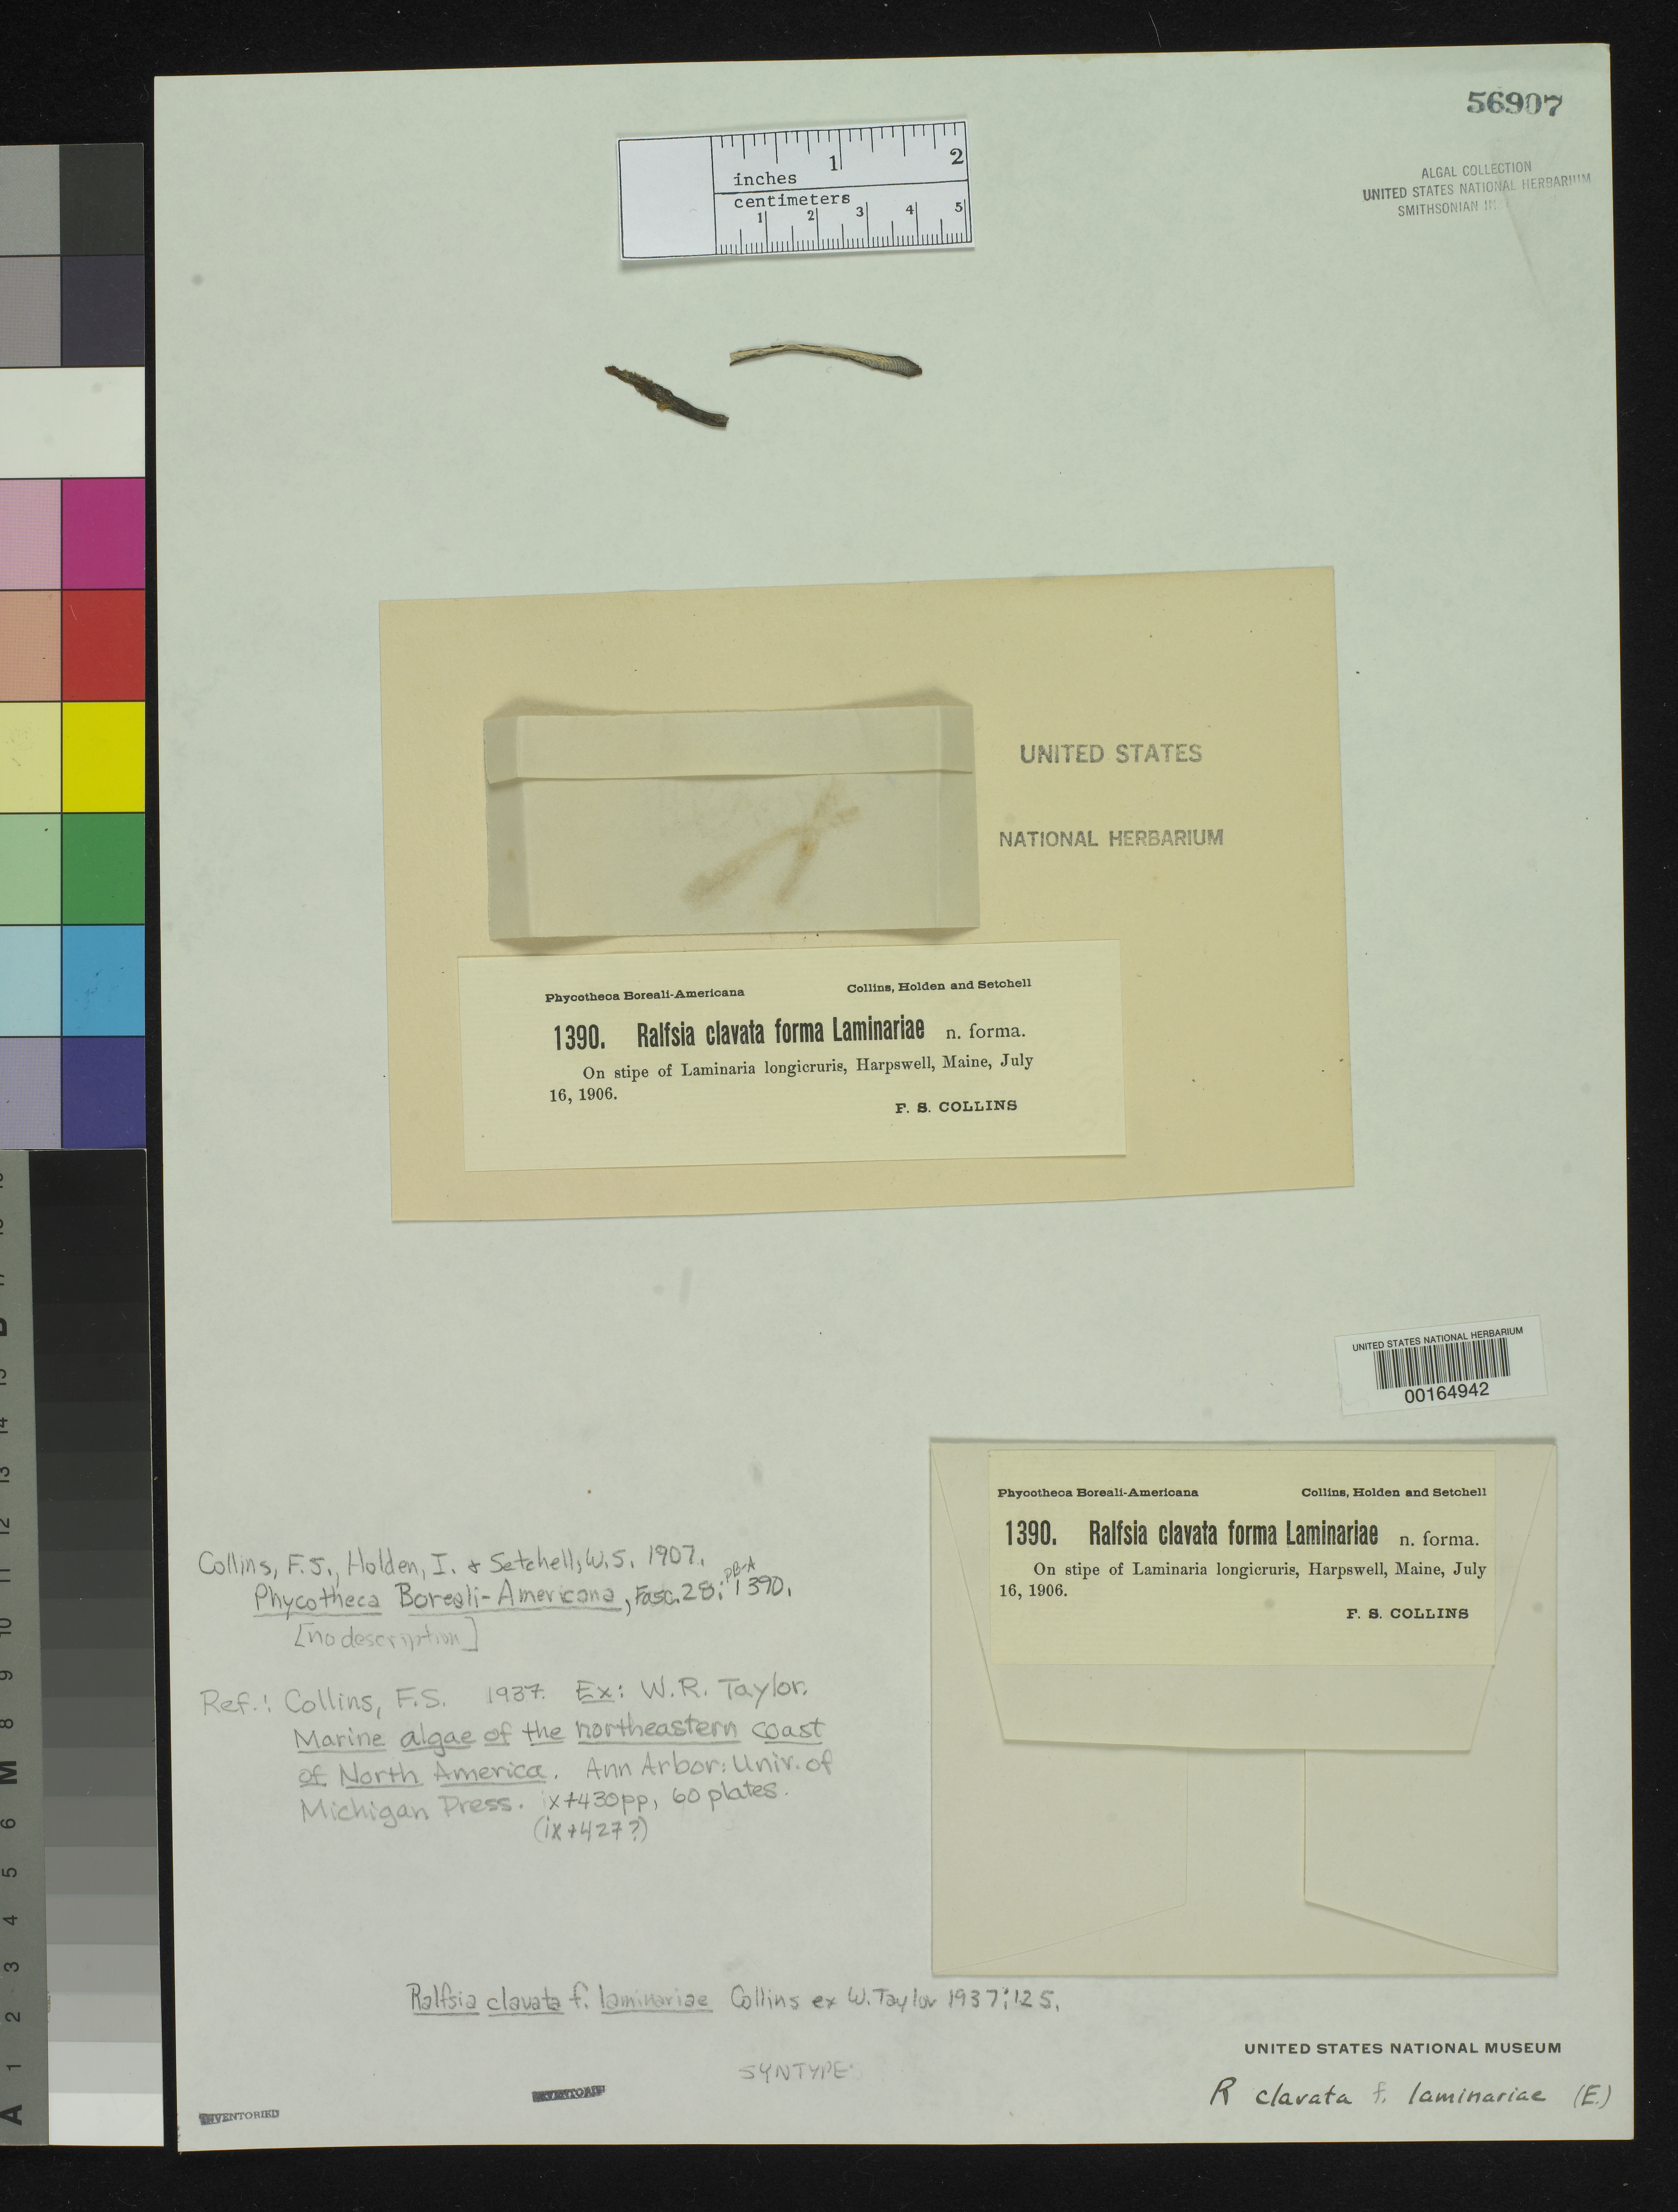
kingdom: Chromista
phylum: Ochrophyta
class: Phaeophyceae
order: Ralfsiales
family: Ralfsiaceae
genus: Ralfsia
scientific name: Ralfsia clavata f. laminariae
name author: Collins ex W.R. Taylor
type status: Syntype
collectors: F. Collins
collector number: PB-A 1390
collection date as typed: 16 Jul 1906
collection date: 1906-07-16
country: United States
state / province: Maine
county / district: Cumberland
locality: Harpswell.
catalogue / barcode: US 56907